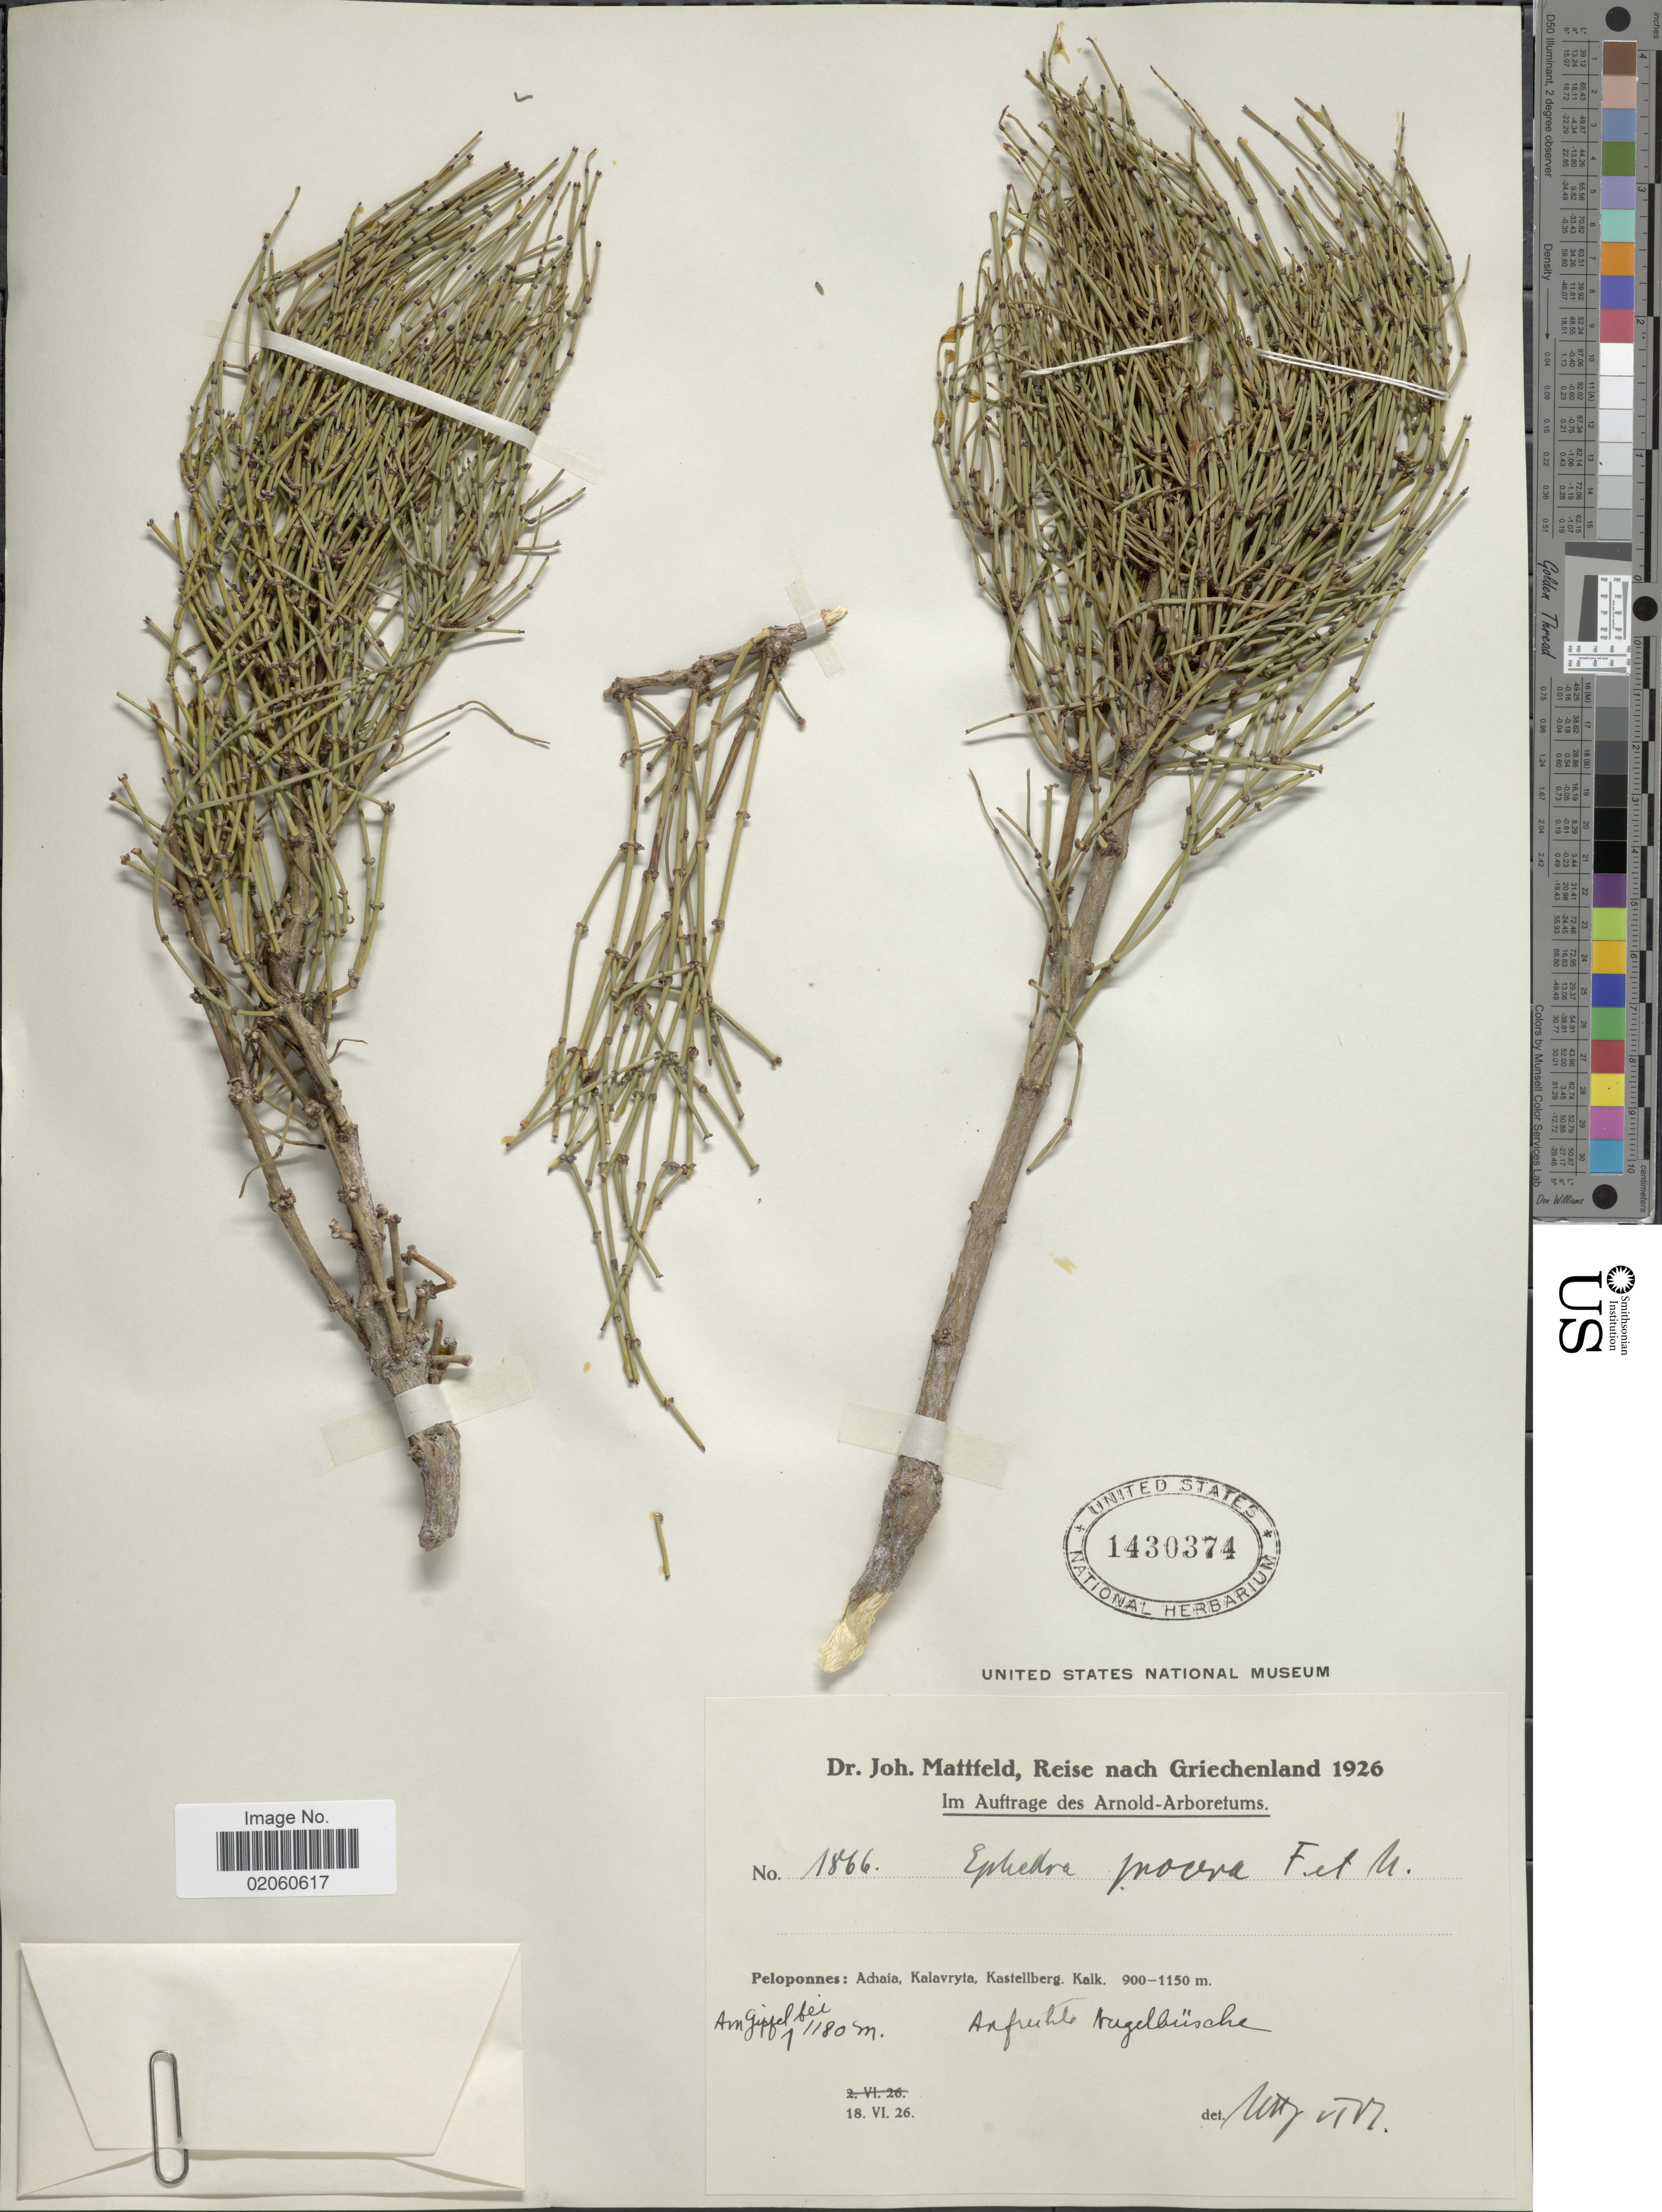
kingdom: Plantae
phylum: Tracheophyta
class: Gnetopsida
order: Ephedrales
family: Ephedraceae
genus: Ephedra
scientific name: Ephedra procera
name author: C.A. Mey.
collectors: J. Mattfeld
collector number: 1866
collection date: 1926-06-18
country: Greece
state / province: Peloponnese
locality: Peloponnes: Achaia Kalavryta, Kastellberg, Am Gipfe.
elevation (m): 1180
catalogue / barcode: US 1430374